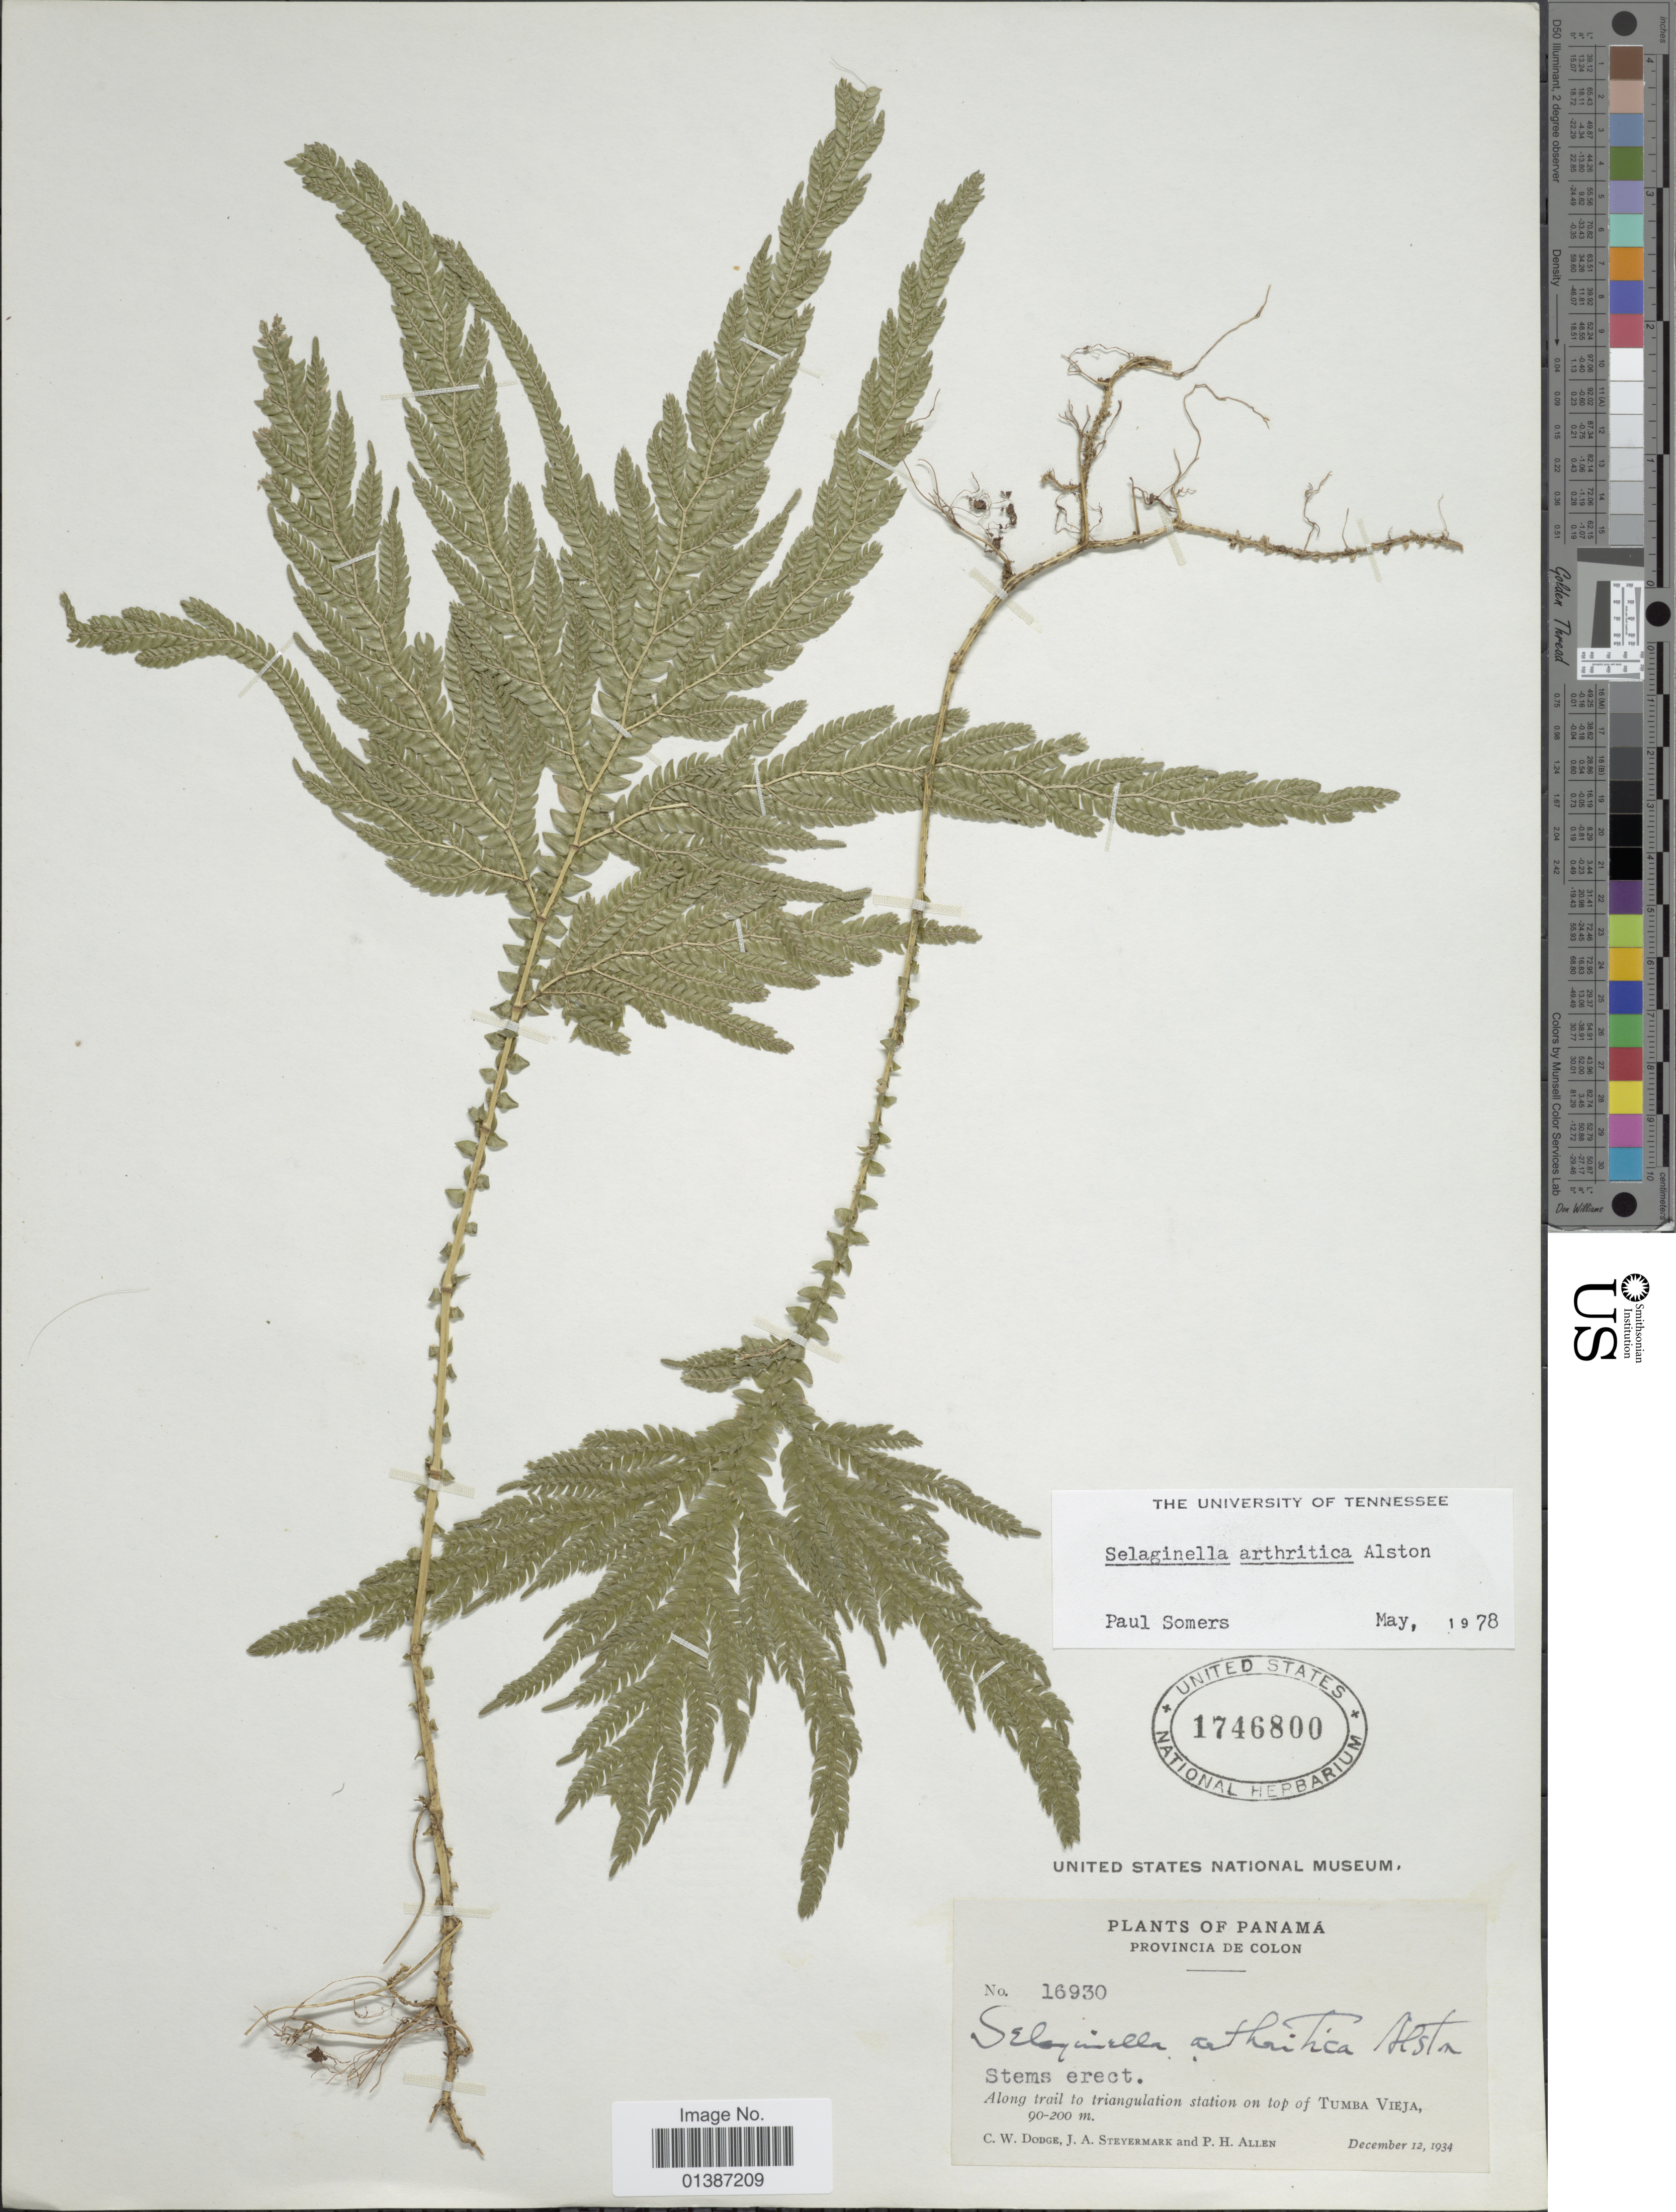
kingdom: Plantae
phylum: Tracheophyta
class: Lycopodiopsida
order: Selaginellales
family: Selaginellaceae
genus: Selaginella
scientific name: Selaginella arthritica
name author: Alston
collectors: C. Dodge, J. Steyermark & P. H. Allen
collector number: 16930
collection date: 1934-12-12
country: Panama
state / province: Colón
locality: Provincia de Colon. Along trail to triangulation station on top of Tumba Vieja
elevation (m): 90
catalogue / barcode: US 1746800